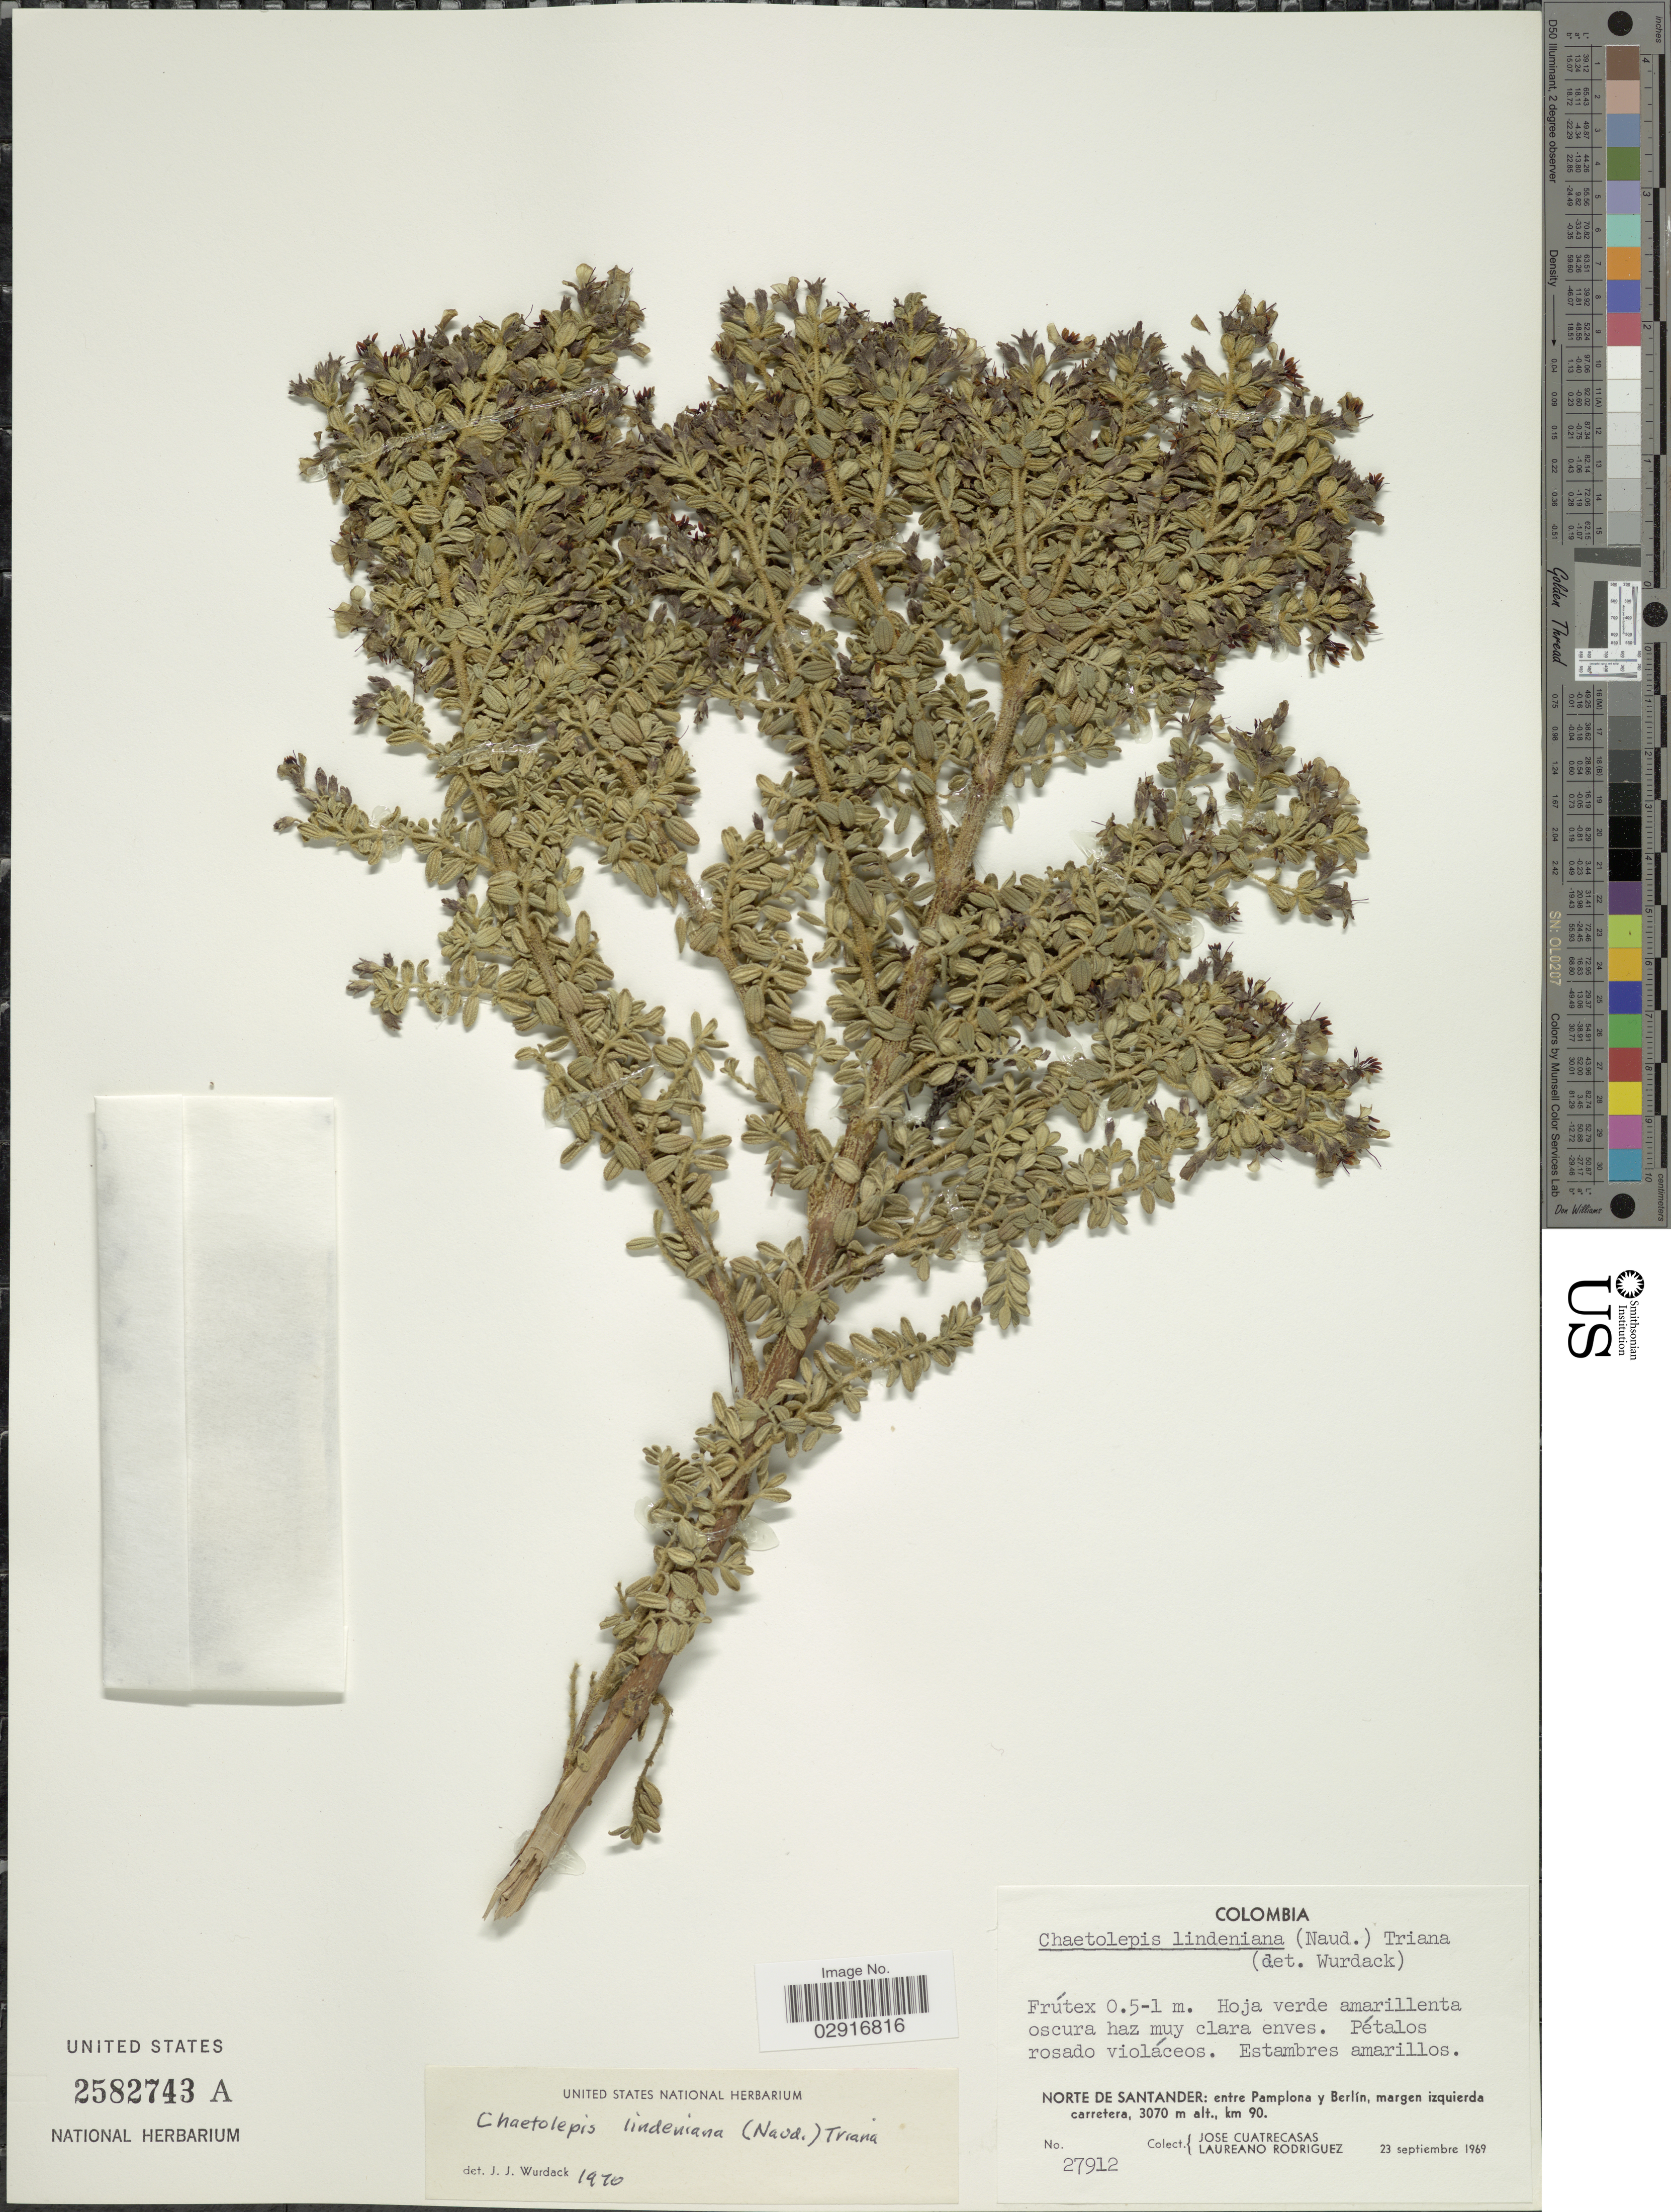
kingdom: Plantae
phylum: Tracheophyta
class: Magnoliopsida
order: Myrtales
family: Melastomataceae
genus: Chaetolepis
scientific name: Chaetolepis lindeniana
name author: (Naudin) Triana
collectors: J. Cuatrecasas & L. Rodriguez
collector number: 27912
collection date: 1969-09-23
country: Colombia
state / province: Norte de Santander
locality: Entre Pamplona y Berlín, margen izquierda carretera. Km 90.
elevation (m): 3070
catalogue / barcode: US 2582743A